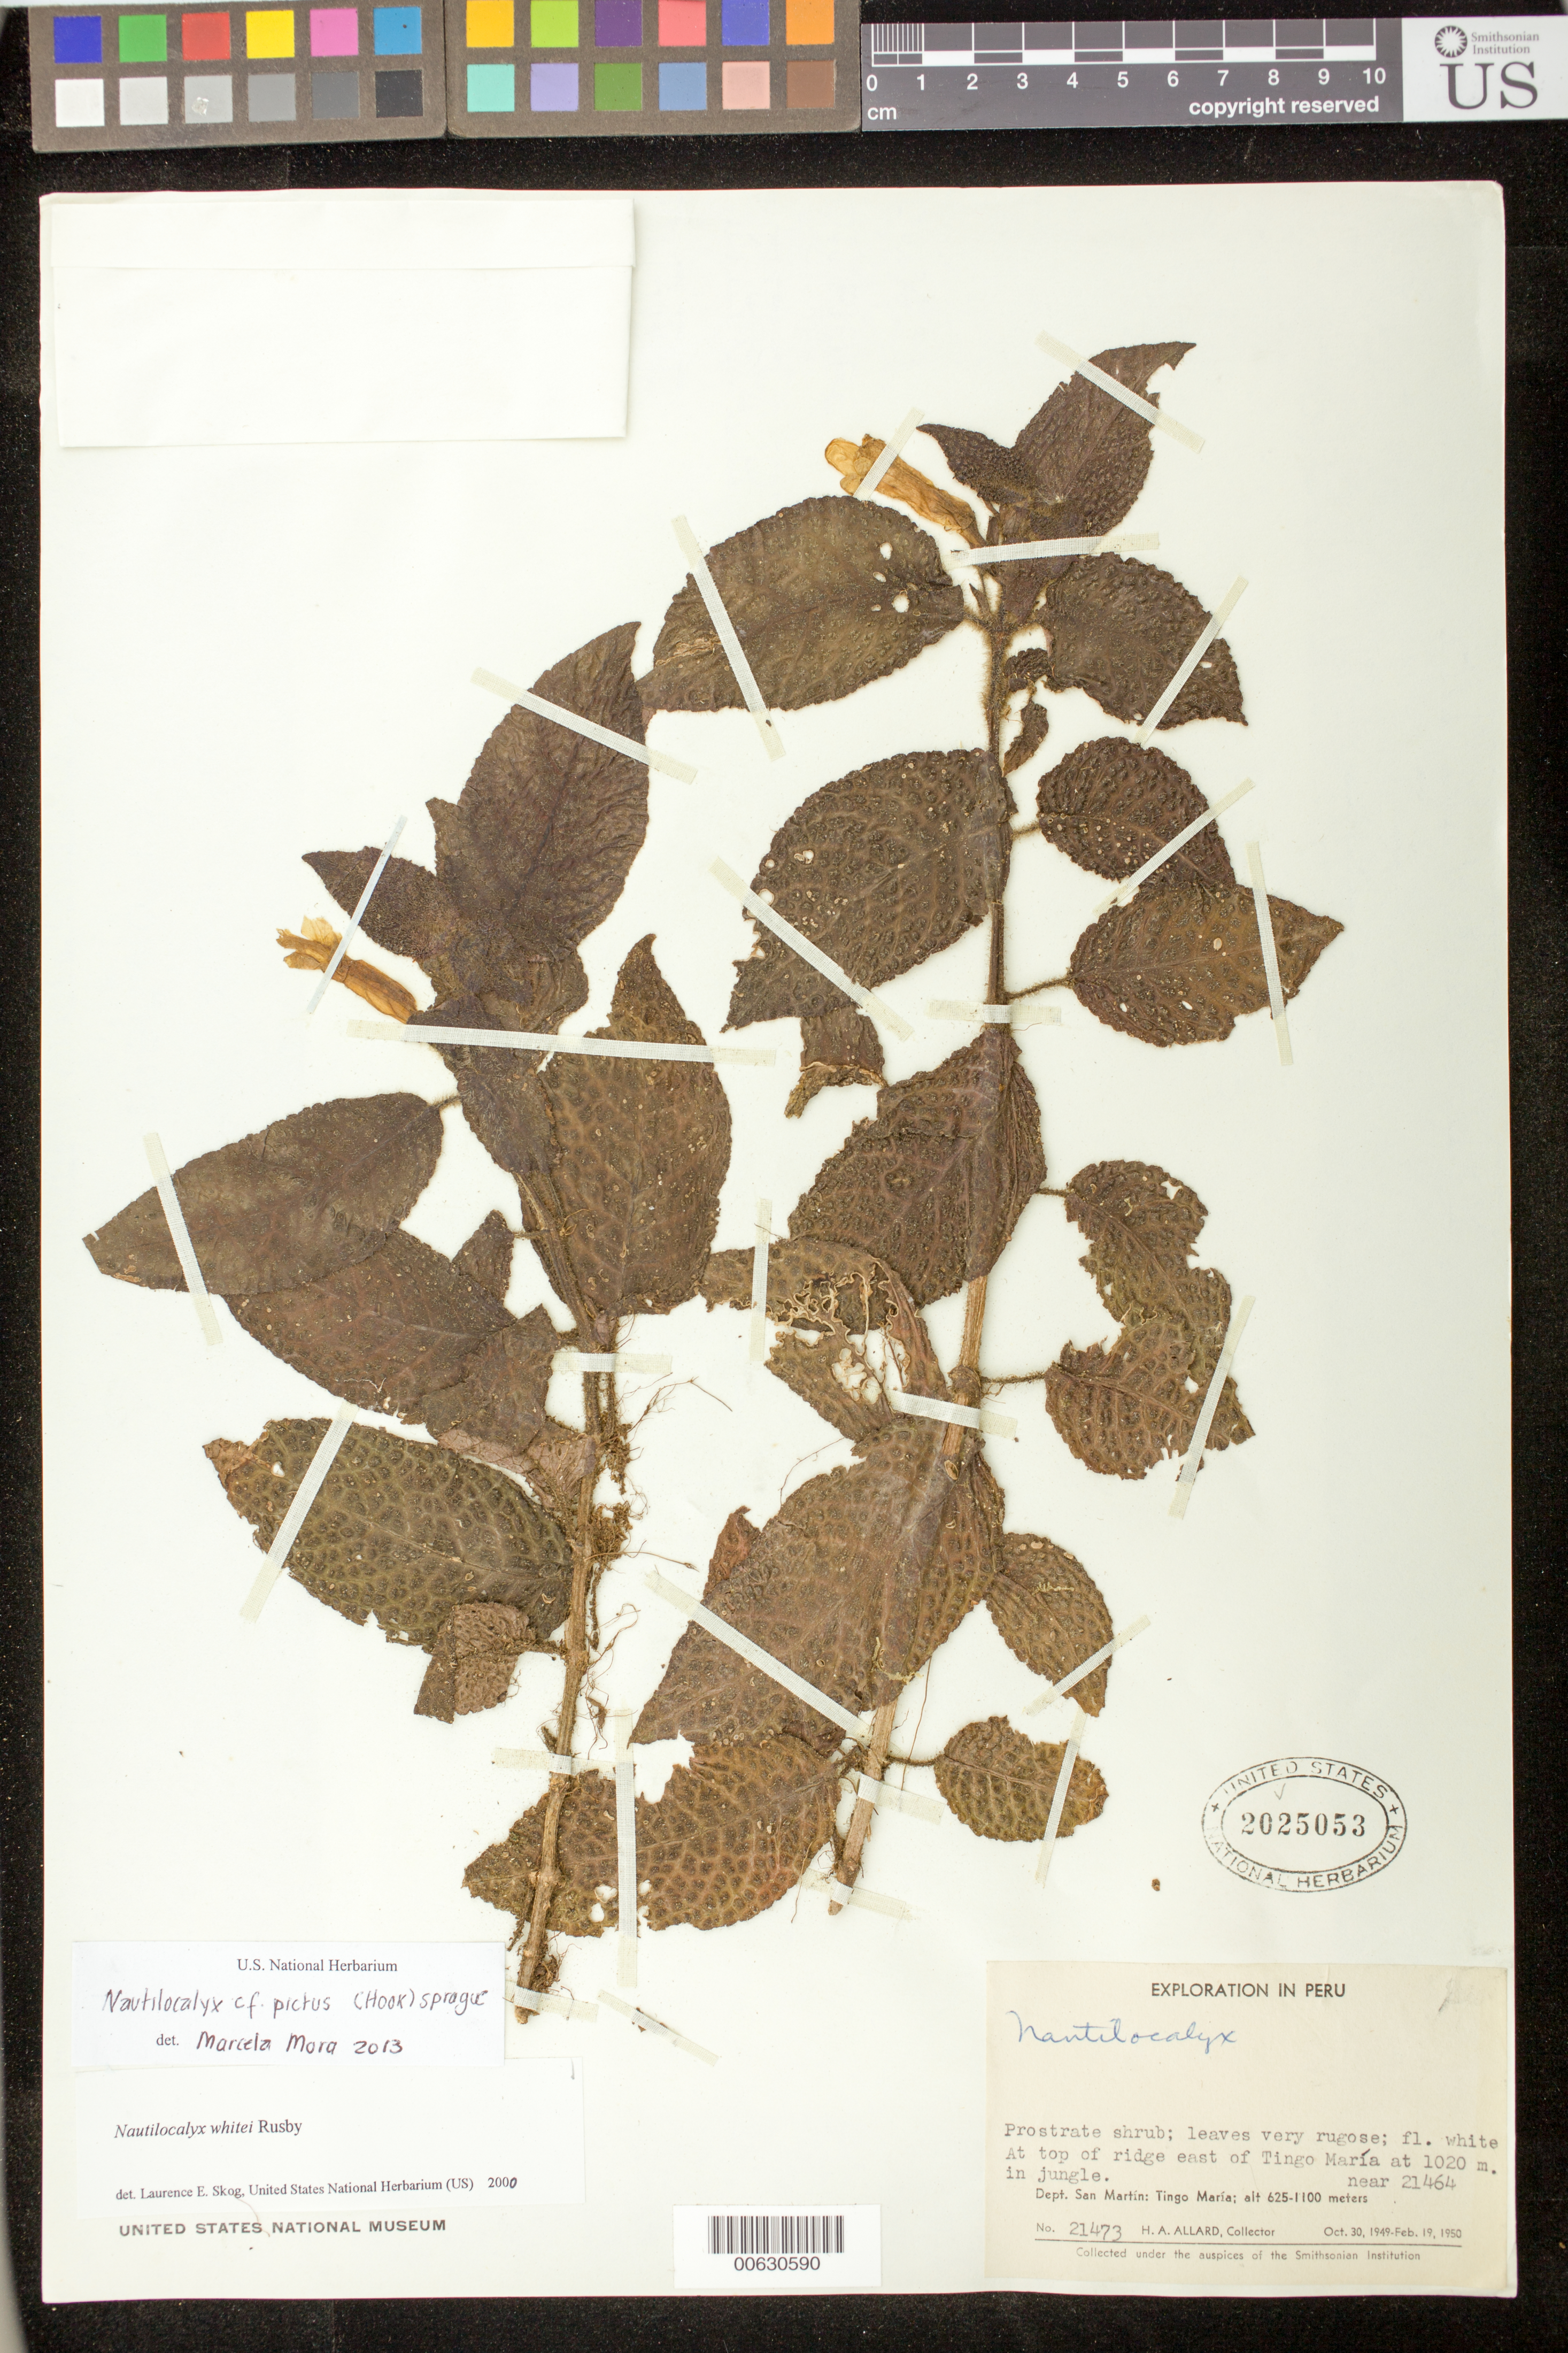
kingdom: Plantae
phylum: Tracheophyta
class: Magnoliopsida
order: Lamiales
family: Gesneriaceae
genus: Nautilocalyx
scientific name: Nautilocalyx pictus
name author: (Hook.) Sprague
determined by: Mora, M. Marcela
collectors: H. A. Allard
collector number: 21473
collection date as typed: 1949-50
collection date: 1949/1950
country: Peru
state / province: San Martín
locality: At top of ridge east of Tingo María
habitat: In jungle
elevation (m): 1020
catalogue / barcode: US 2025053